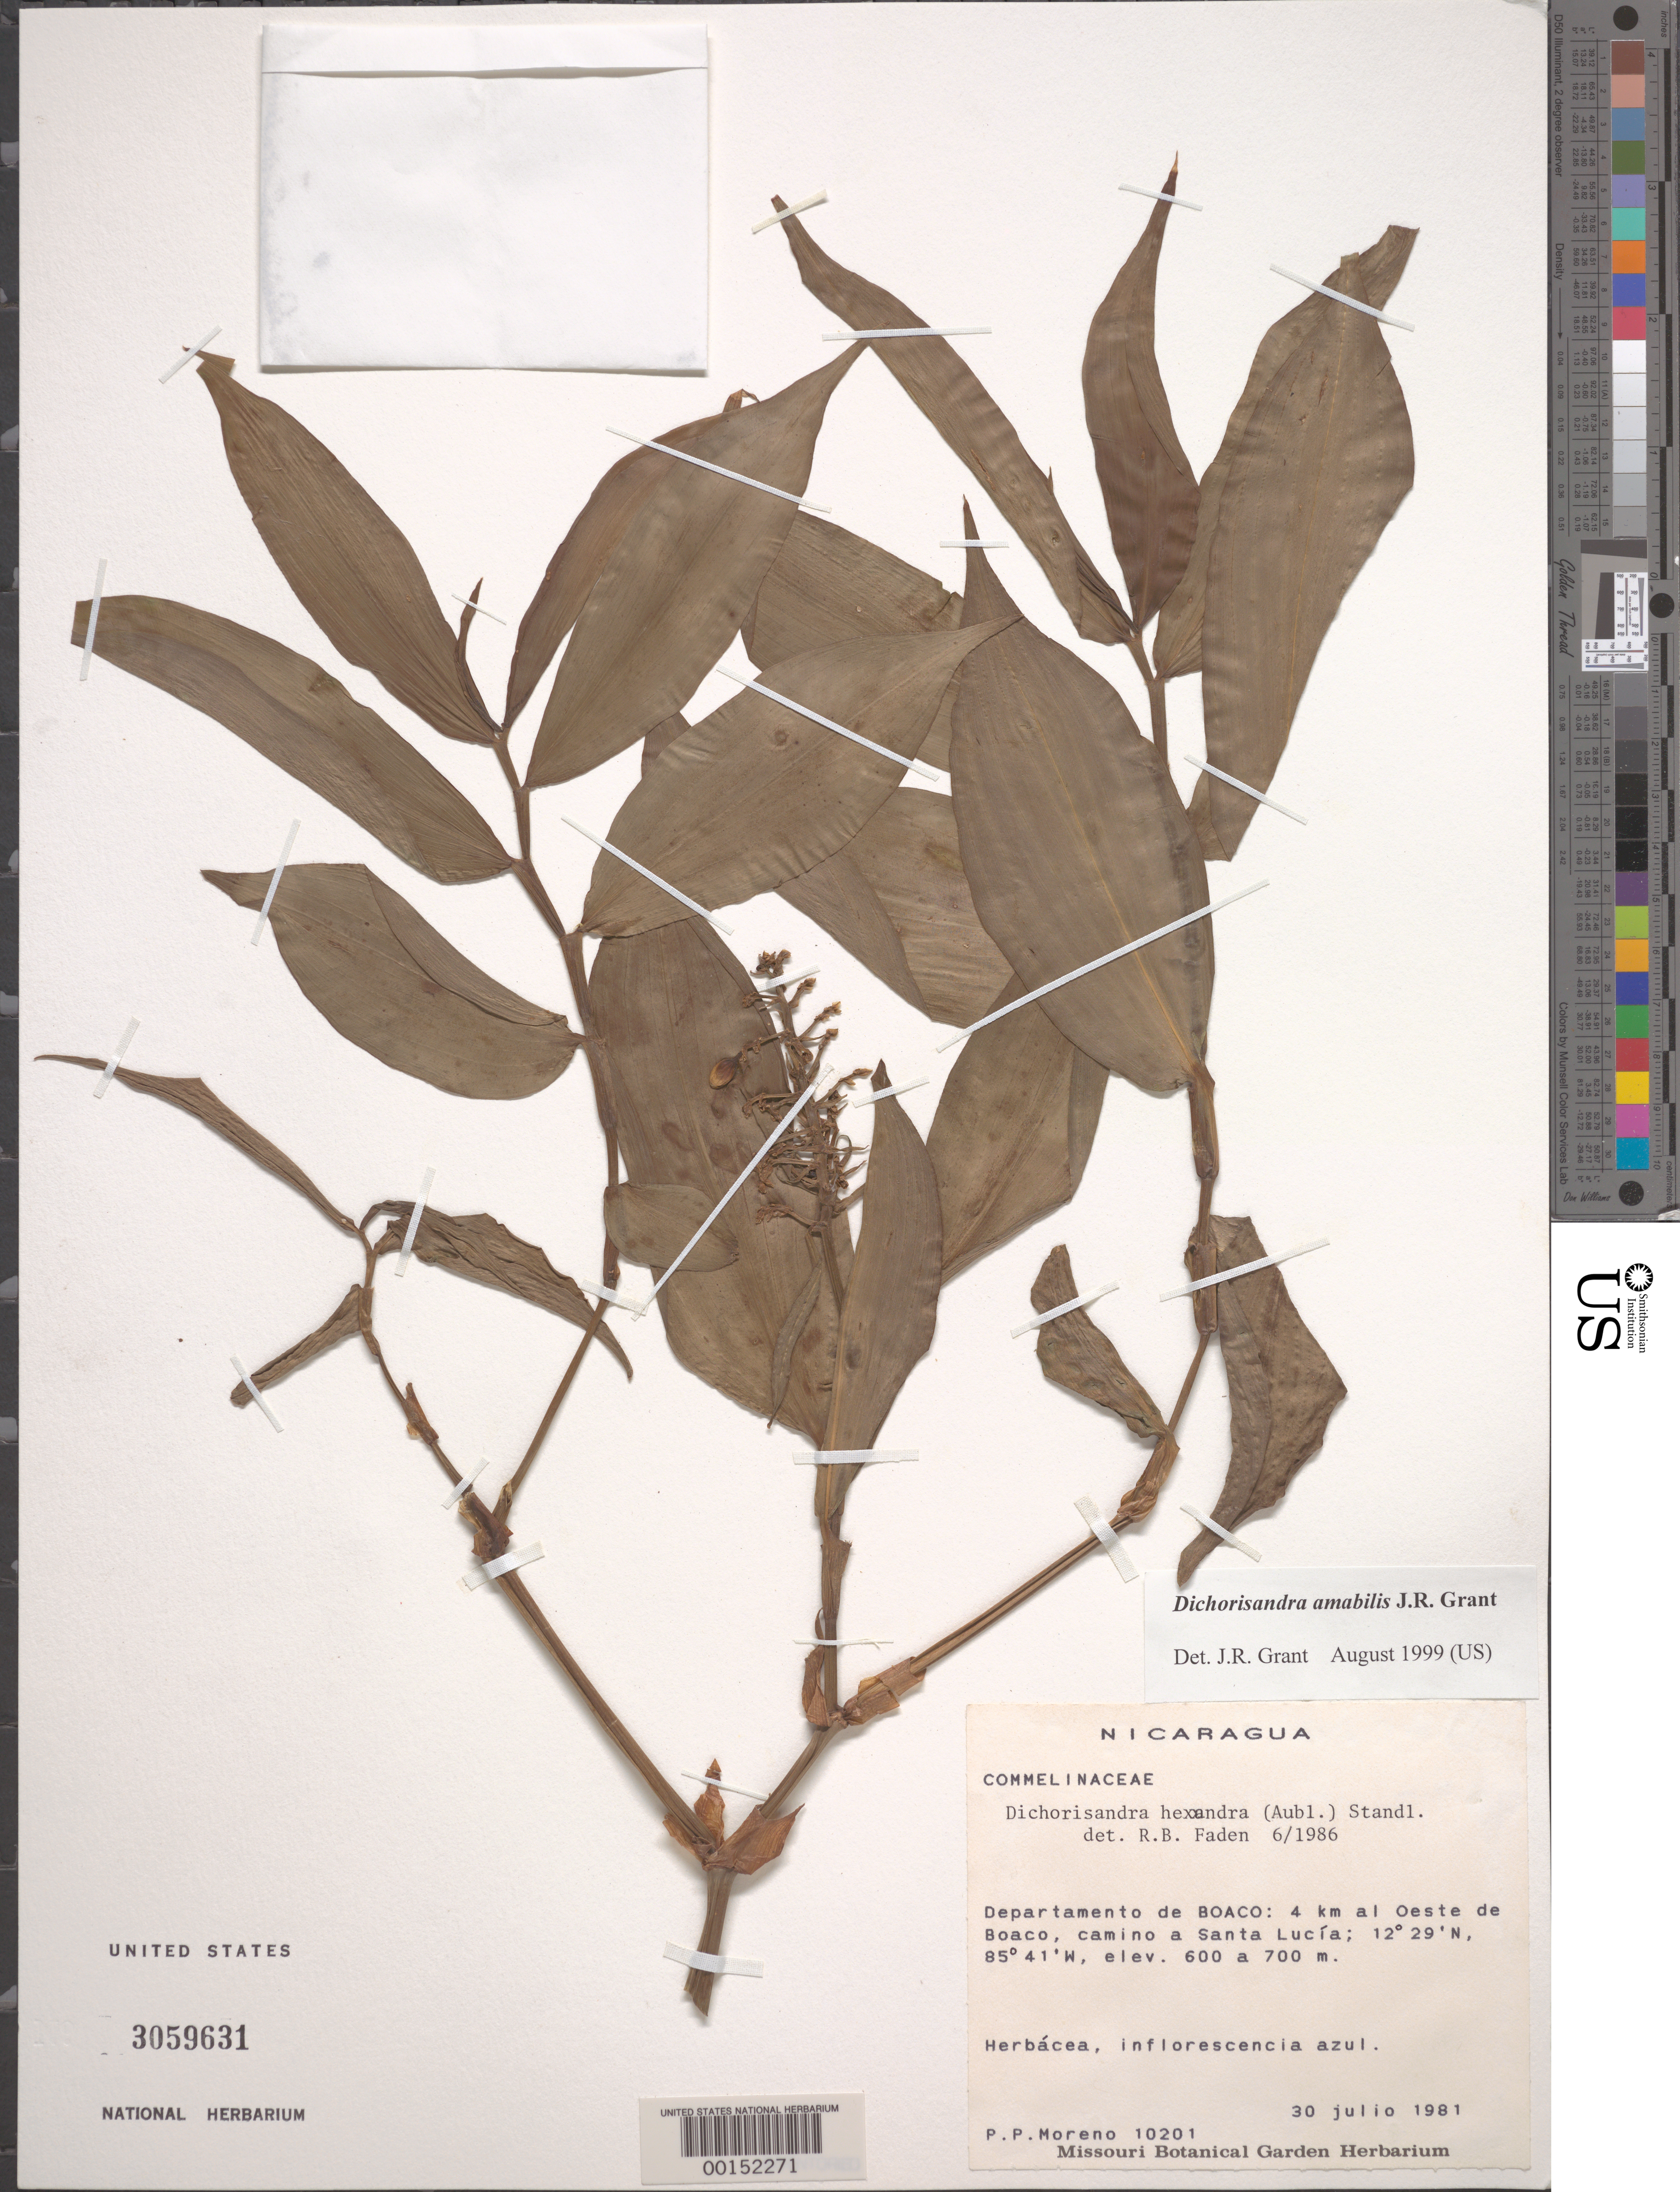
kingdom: Plantae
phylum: Tracheophyta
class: Liliopsida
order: Commelinales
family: Commelinaceae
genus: Dichorisandra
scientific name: Dichorisandra hexandra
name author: (Aubl.) Standl.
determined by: Faden, Robert B., (US), Smithsonian Institution - National Museum of Natural History (UNITED STATES)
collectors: P. Moreno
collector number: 10201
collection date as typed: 30 Jul 1981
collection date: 1981-07-30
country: Nicaragua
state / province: Boaco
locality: W of boaco, towards santa lucia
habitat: Roadside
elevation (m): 600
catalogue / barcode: US 3059631